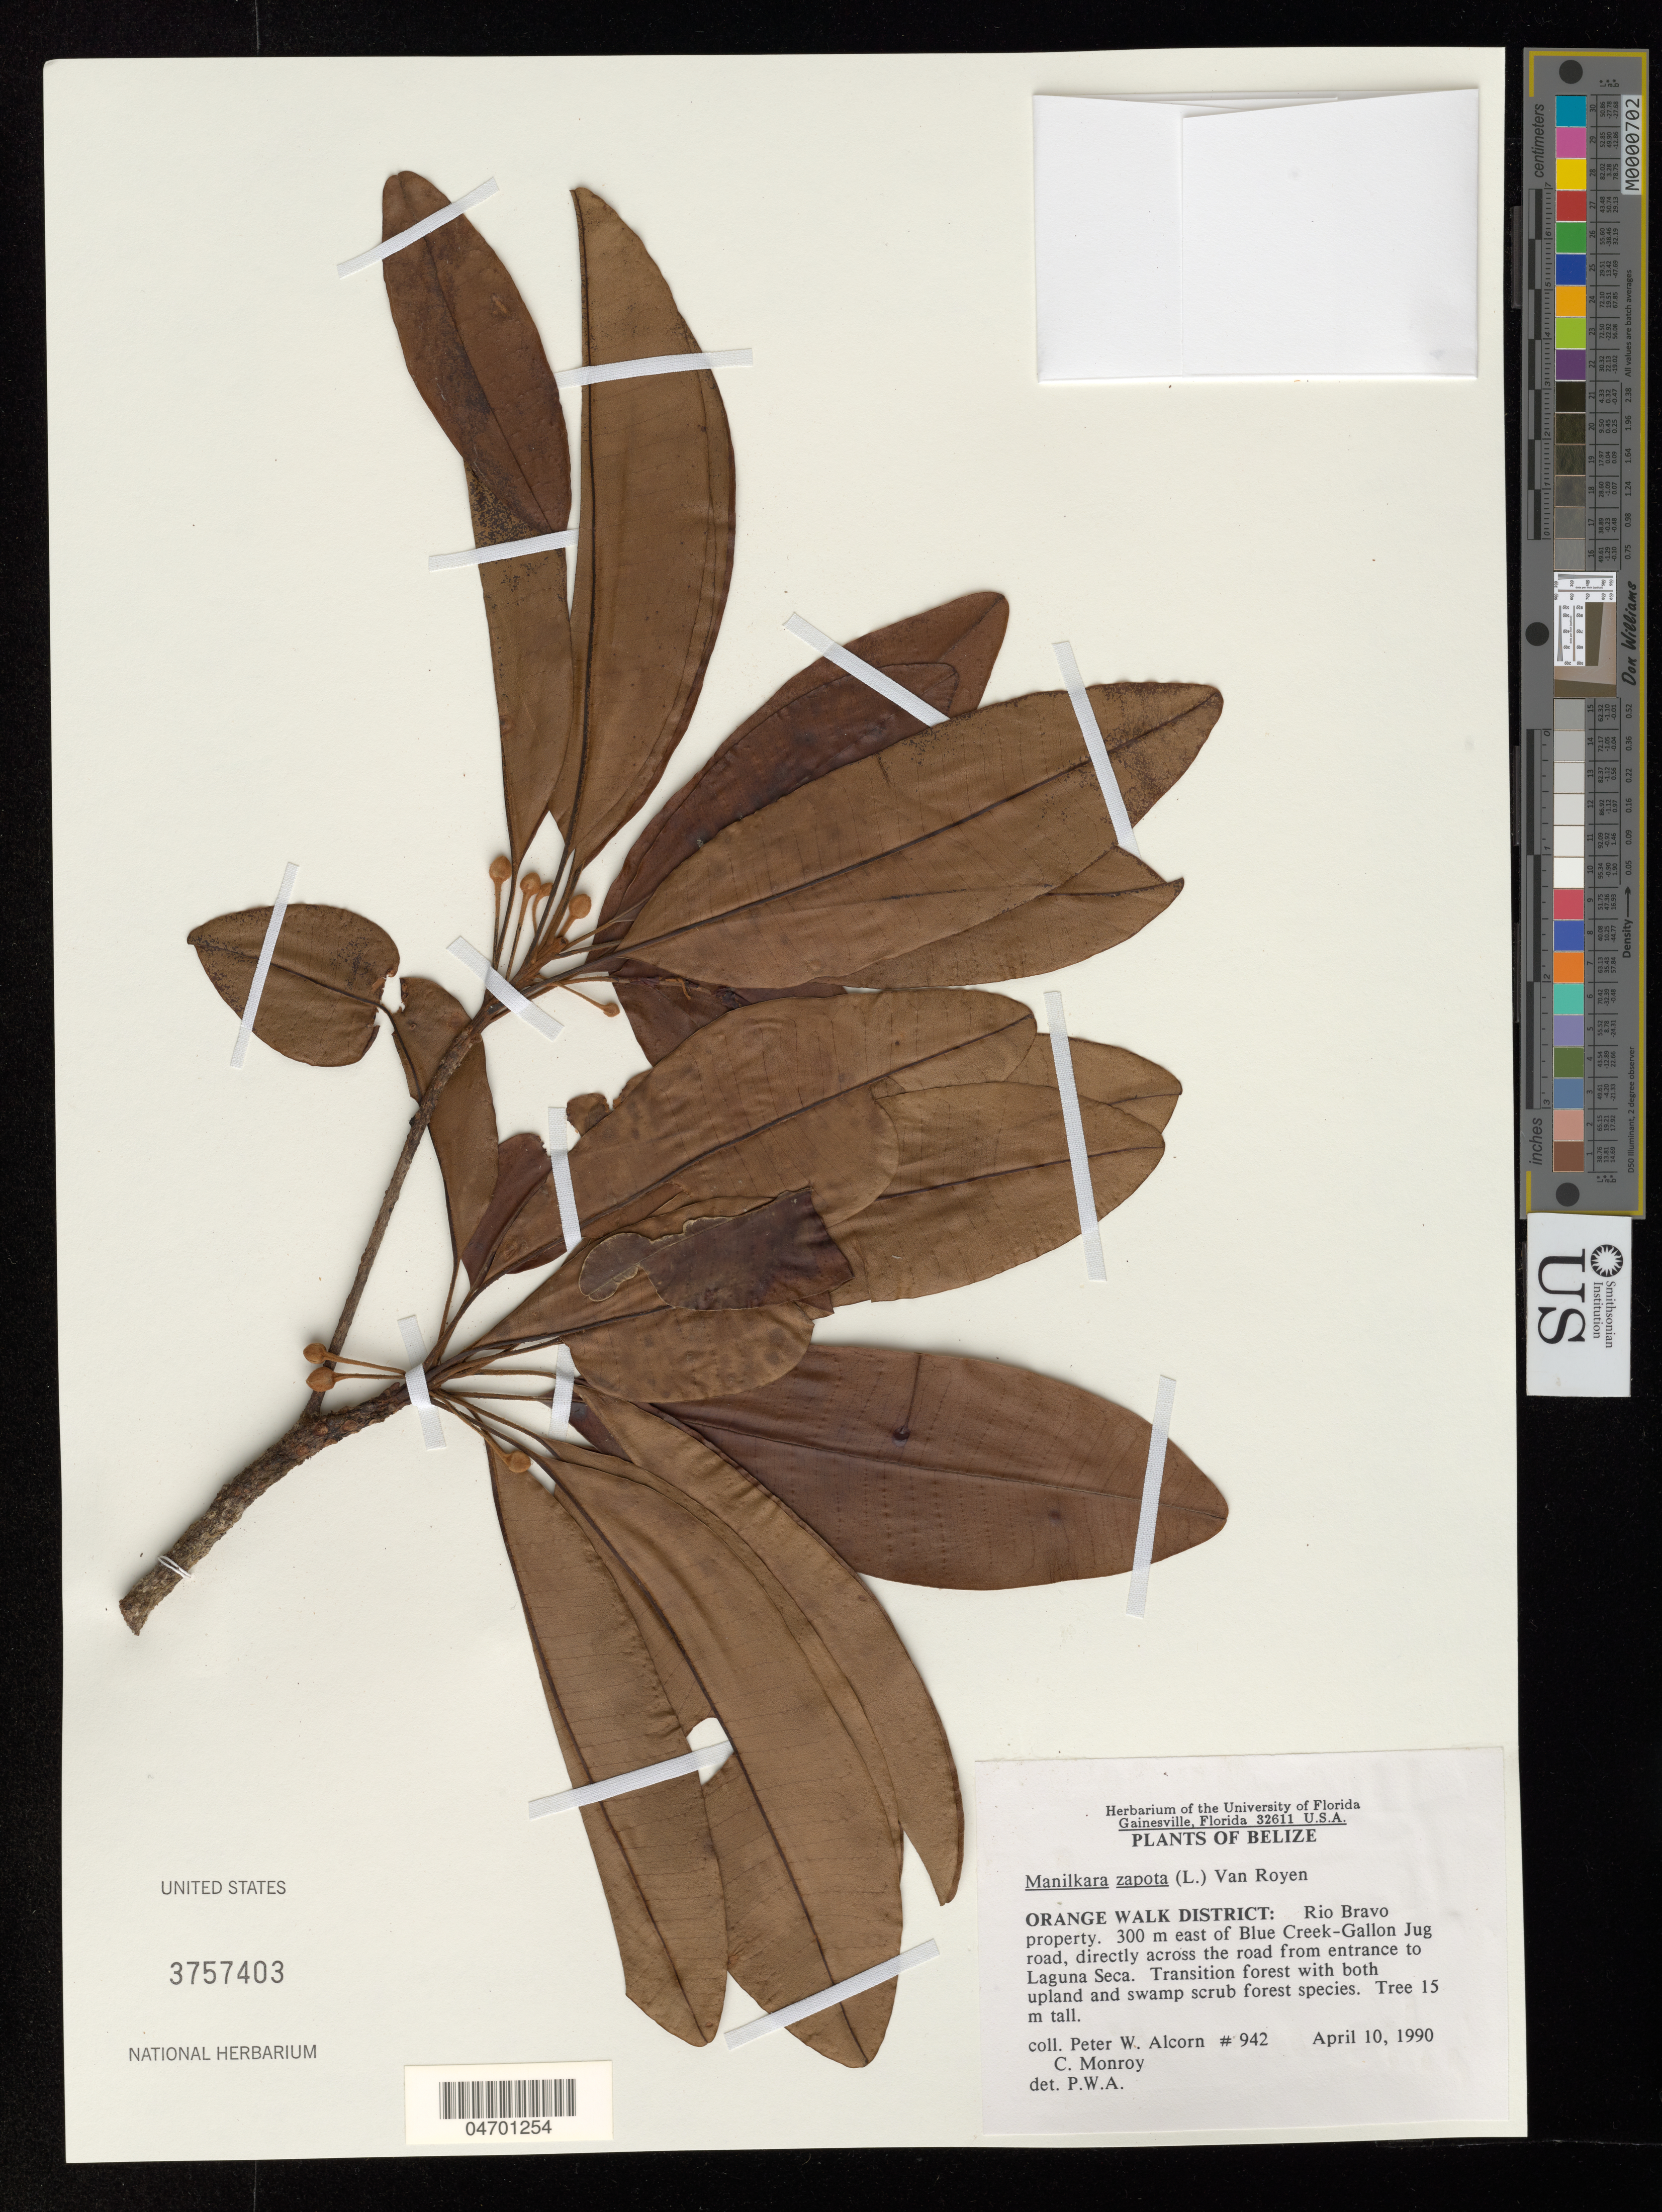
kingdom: Plantae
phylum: Tracheophyta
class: Magnoliopsida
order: Ericales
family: Sapotaceae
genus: Manilkara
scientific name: Manilkara zapota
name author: (L.) P. Royen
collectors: P. Alcorn & C. Monroy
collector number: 942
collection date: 1990-04-10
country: Belize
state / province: Orange Walk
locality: Orange Walk District: Rio Bravo property. 300 m east of Blue Creek-Gallon Jug road, directly across the road from entrance to Laguna Seca.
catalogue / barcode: US 3757403